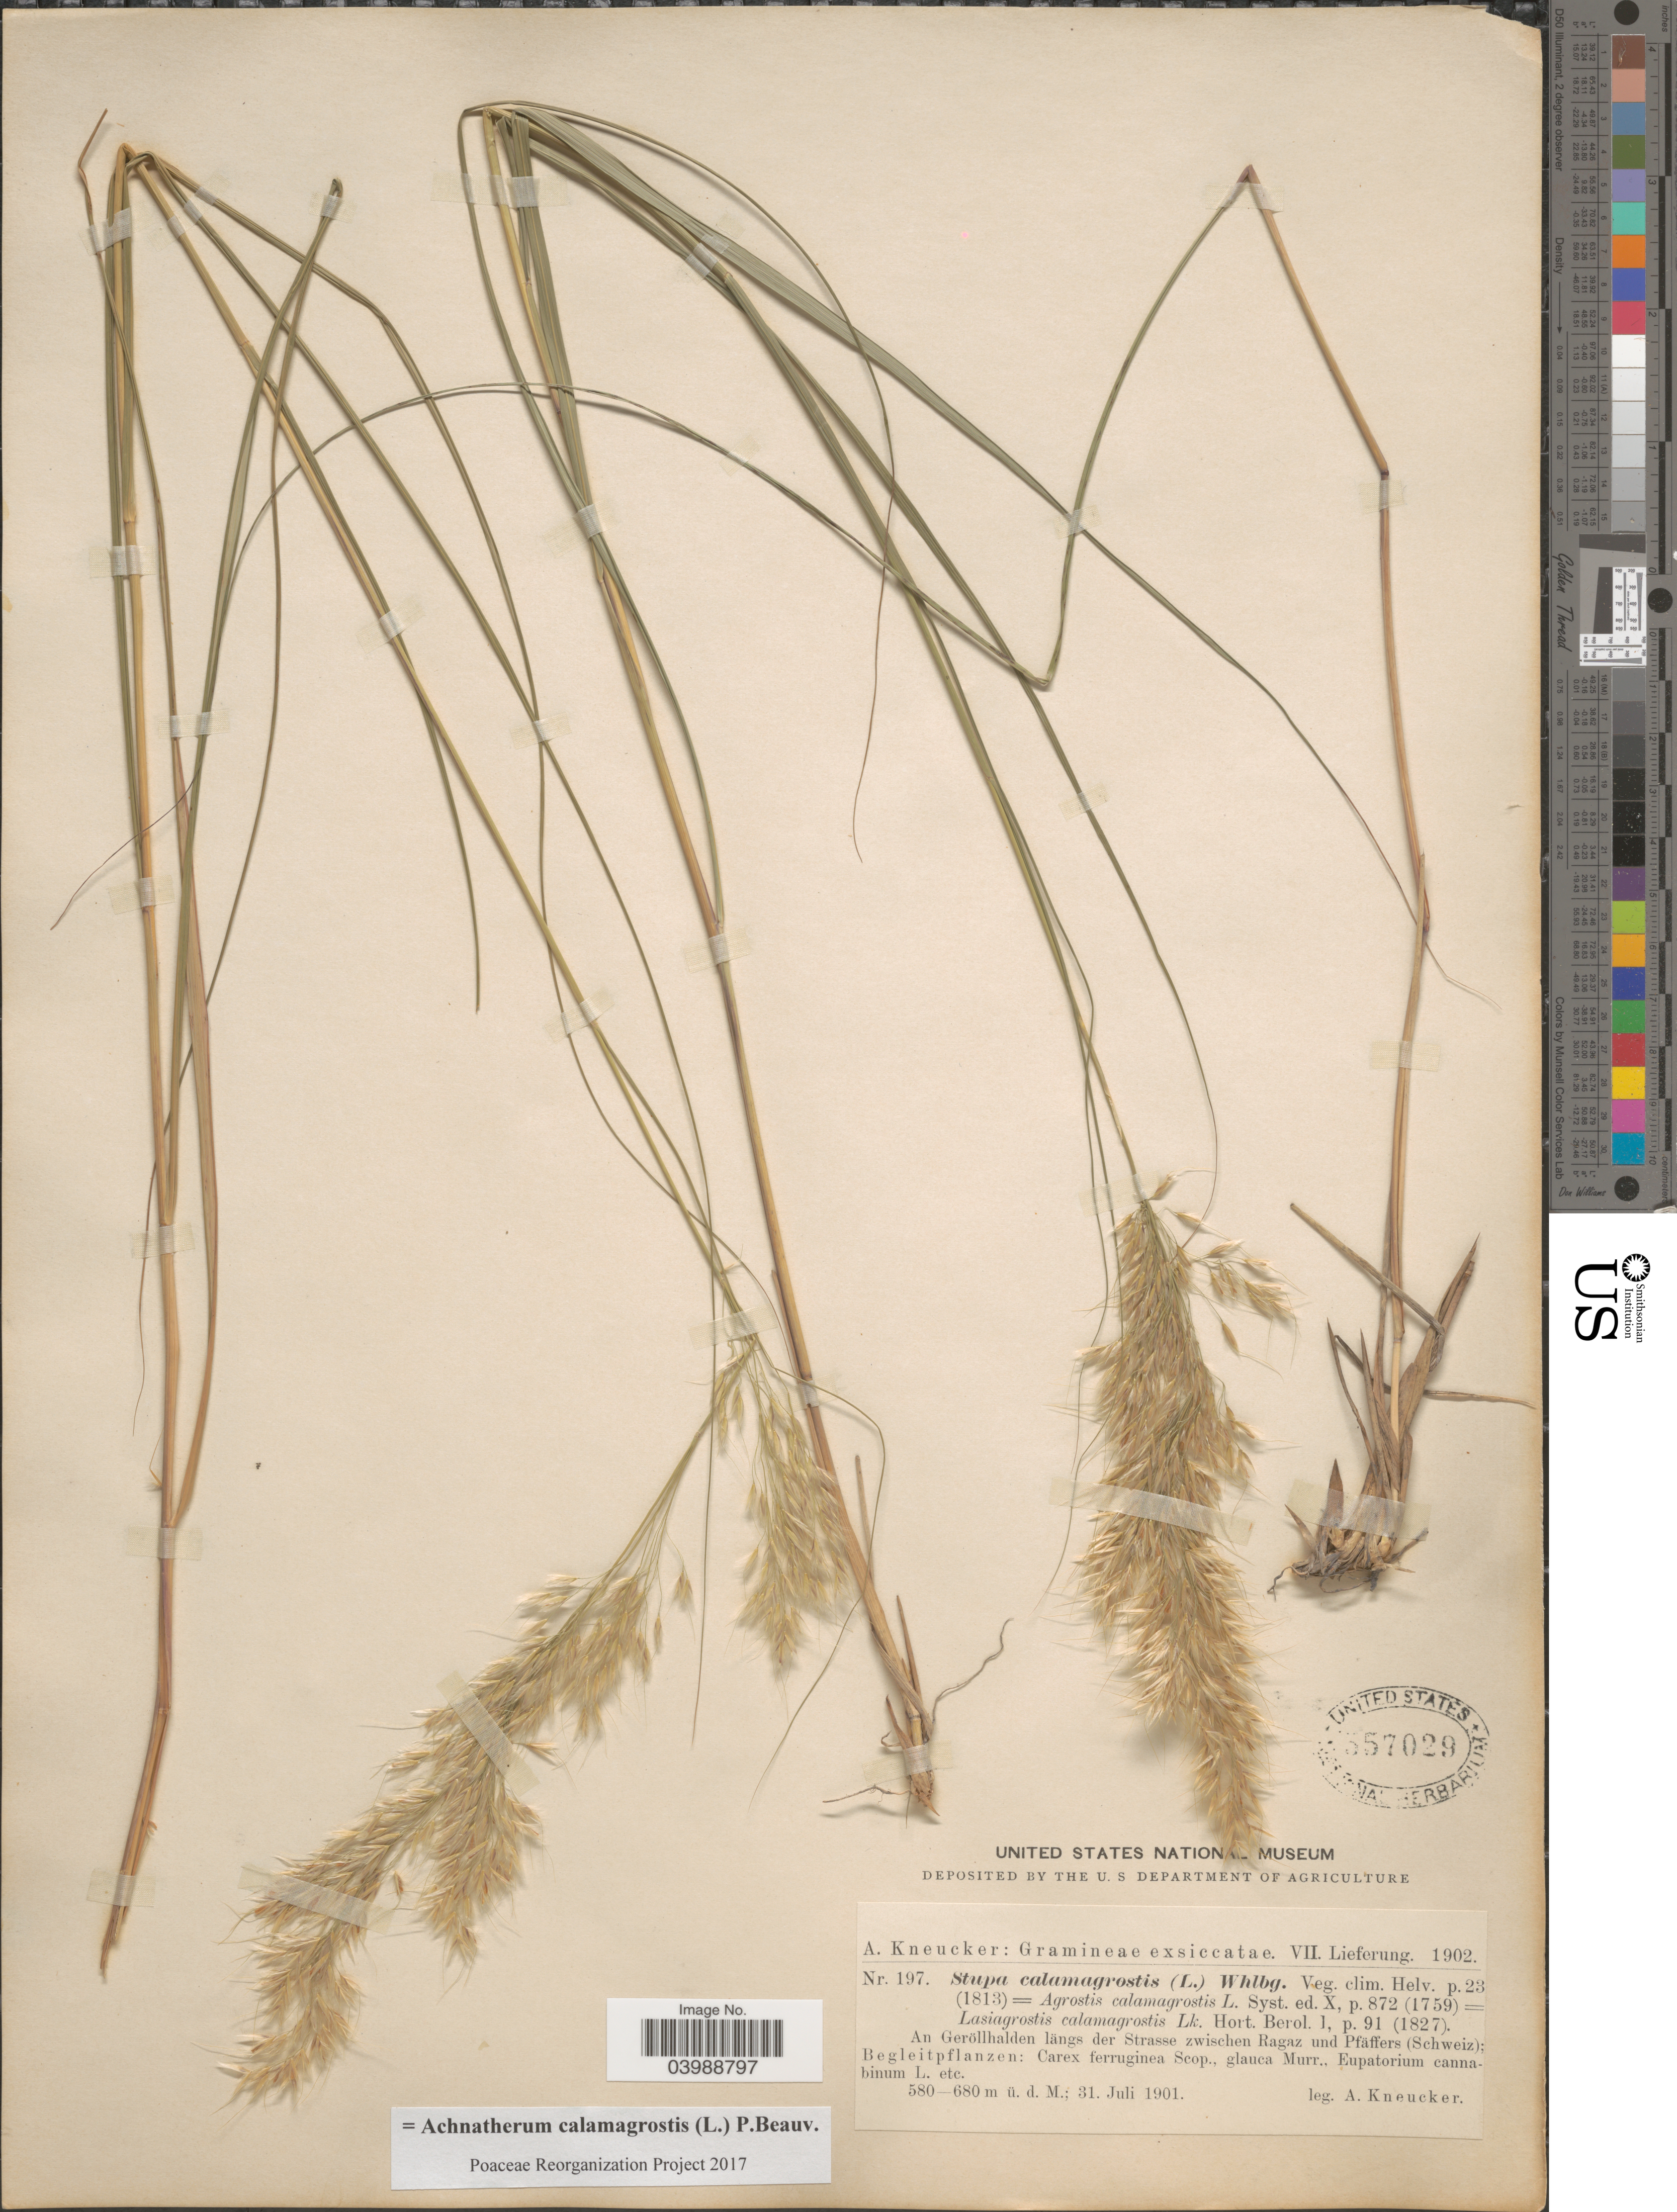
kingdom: Plantae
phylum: Tracheophyta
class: Liliopsida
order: Poales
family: Poaceae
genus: Achnatherum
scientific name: Achnatherum calamagrostis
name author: (L.) P. Beauv.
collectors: A. Kneucker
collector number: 197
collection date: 1901-07-31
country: Switzerland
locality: An Geröllhalden längs der Strasse zwischen Ragaz und Pfäffers (Schweiz); Begleitpflanzen.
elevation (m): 580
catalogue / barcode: US 557029